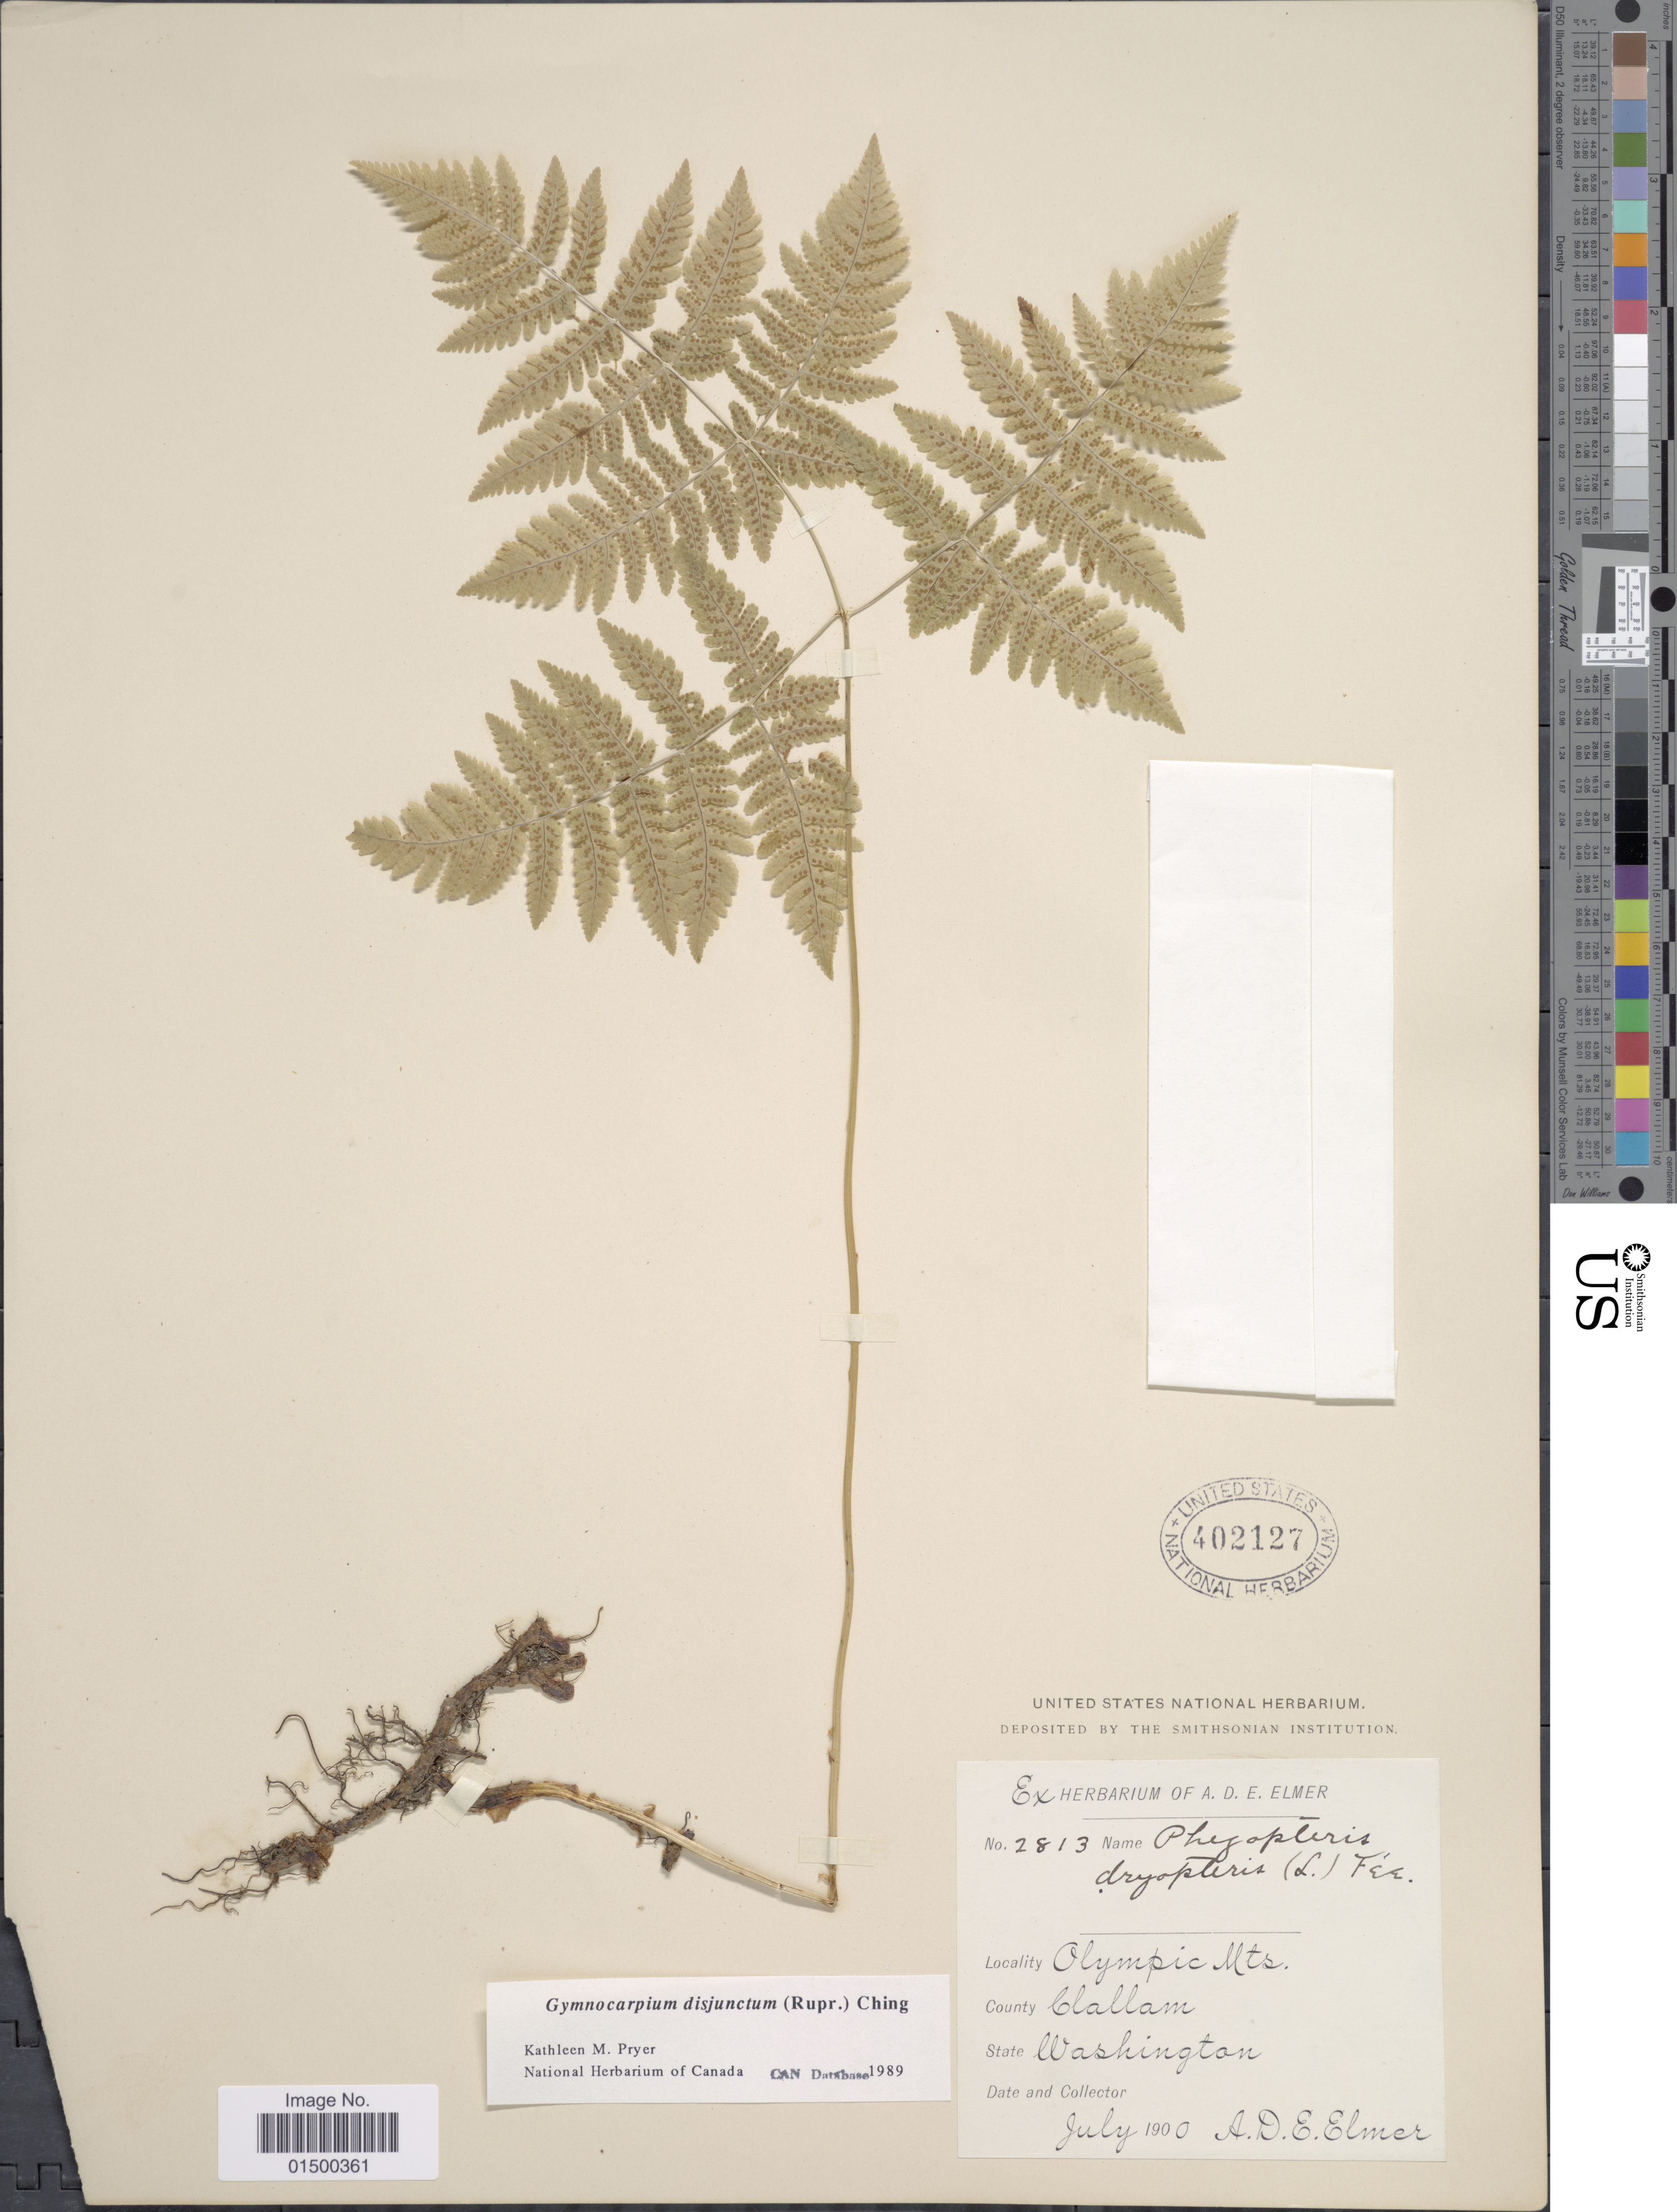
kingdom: Plantae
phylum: Tracheophyta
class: Polypodiopsida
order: Polypodiales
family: Cystopteridaceae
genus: Gymnocarpium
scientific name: Gymnocarpium disjunctum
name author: (Rupr.) Ching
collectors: A. D. E. Elmer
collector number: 2813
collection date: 1900-07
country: United States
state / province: Washington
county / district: Clallam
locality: Olympic Mts. County Clallam. State Washington.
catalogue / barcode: US 402127